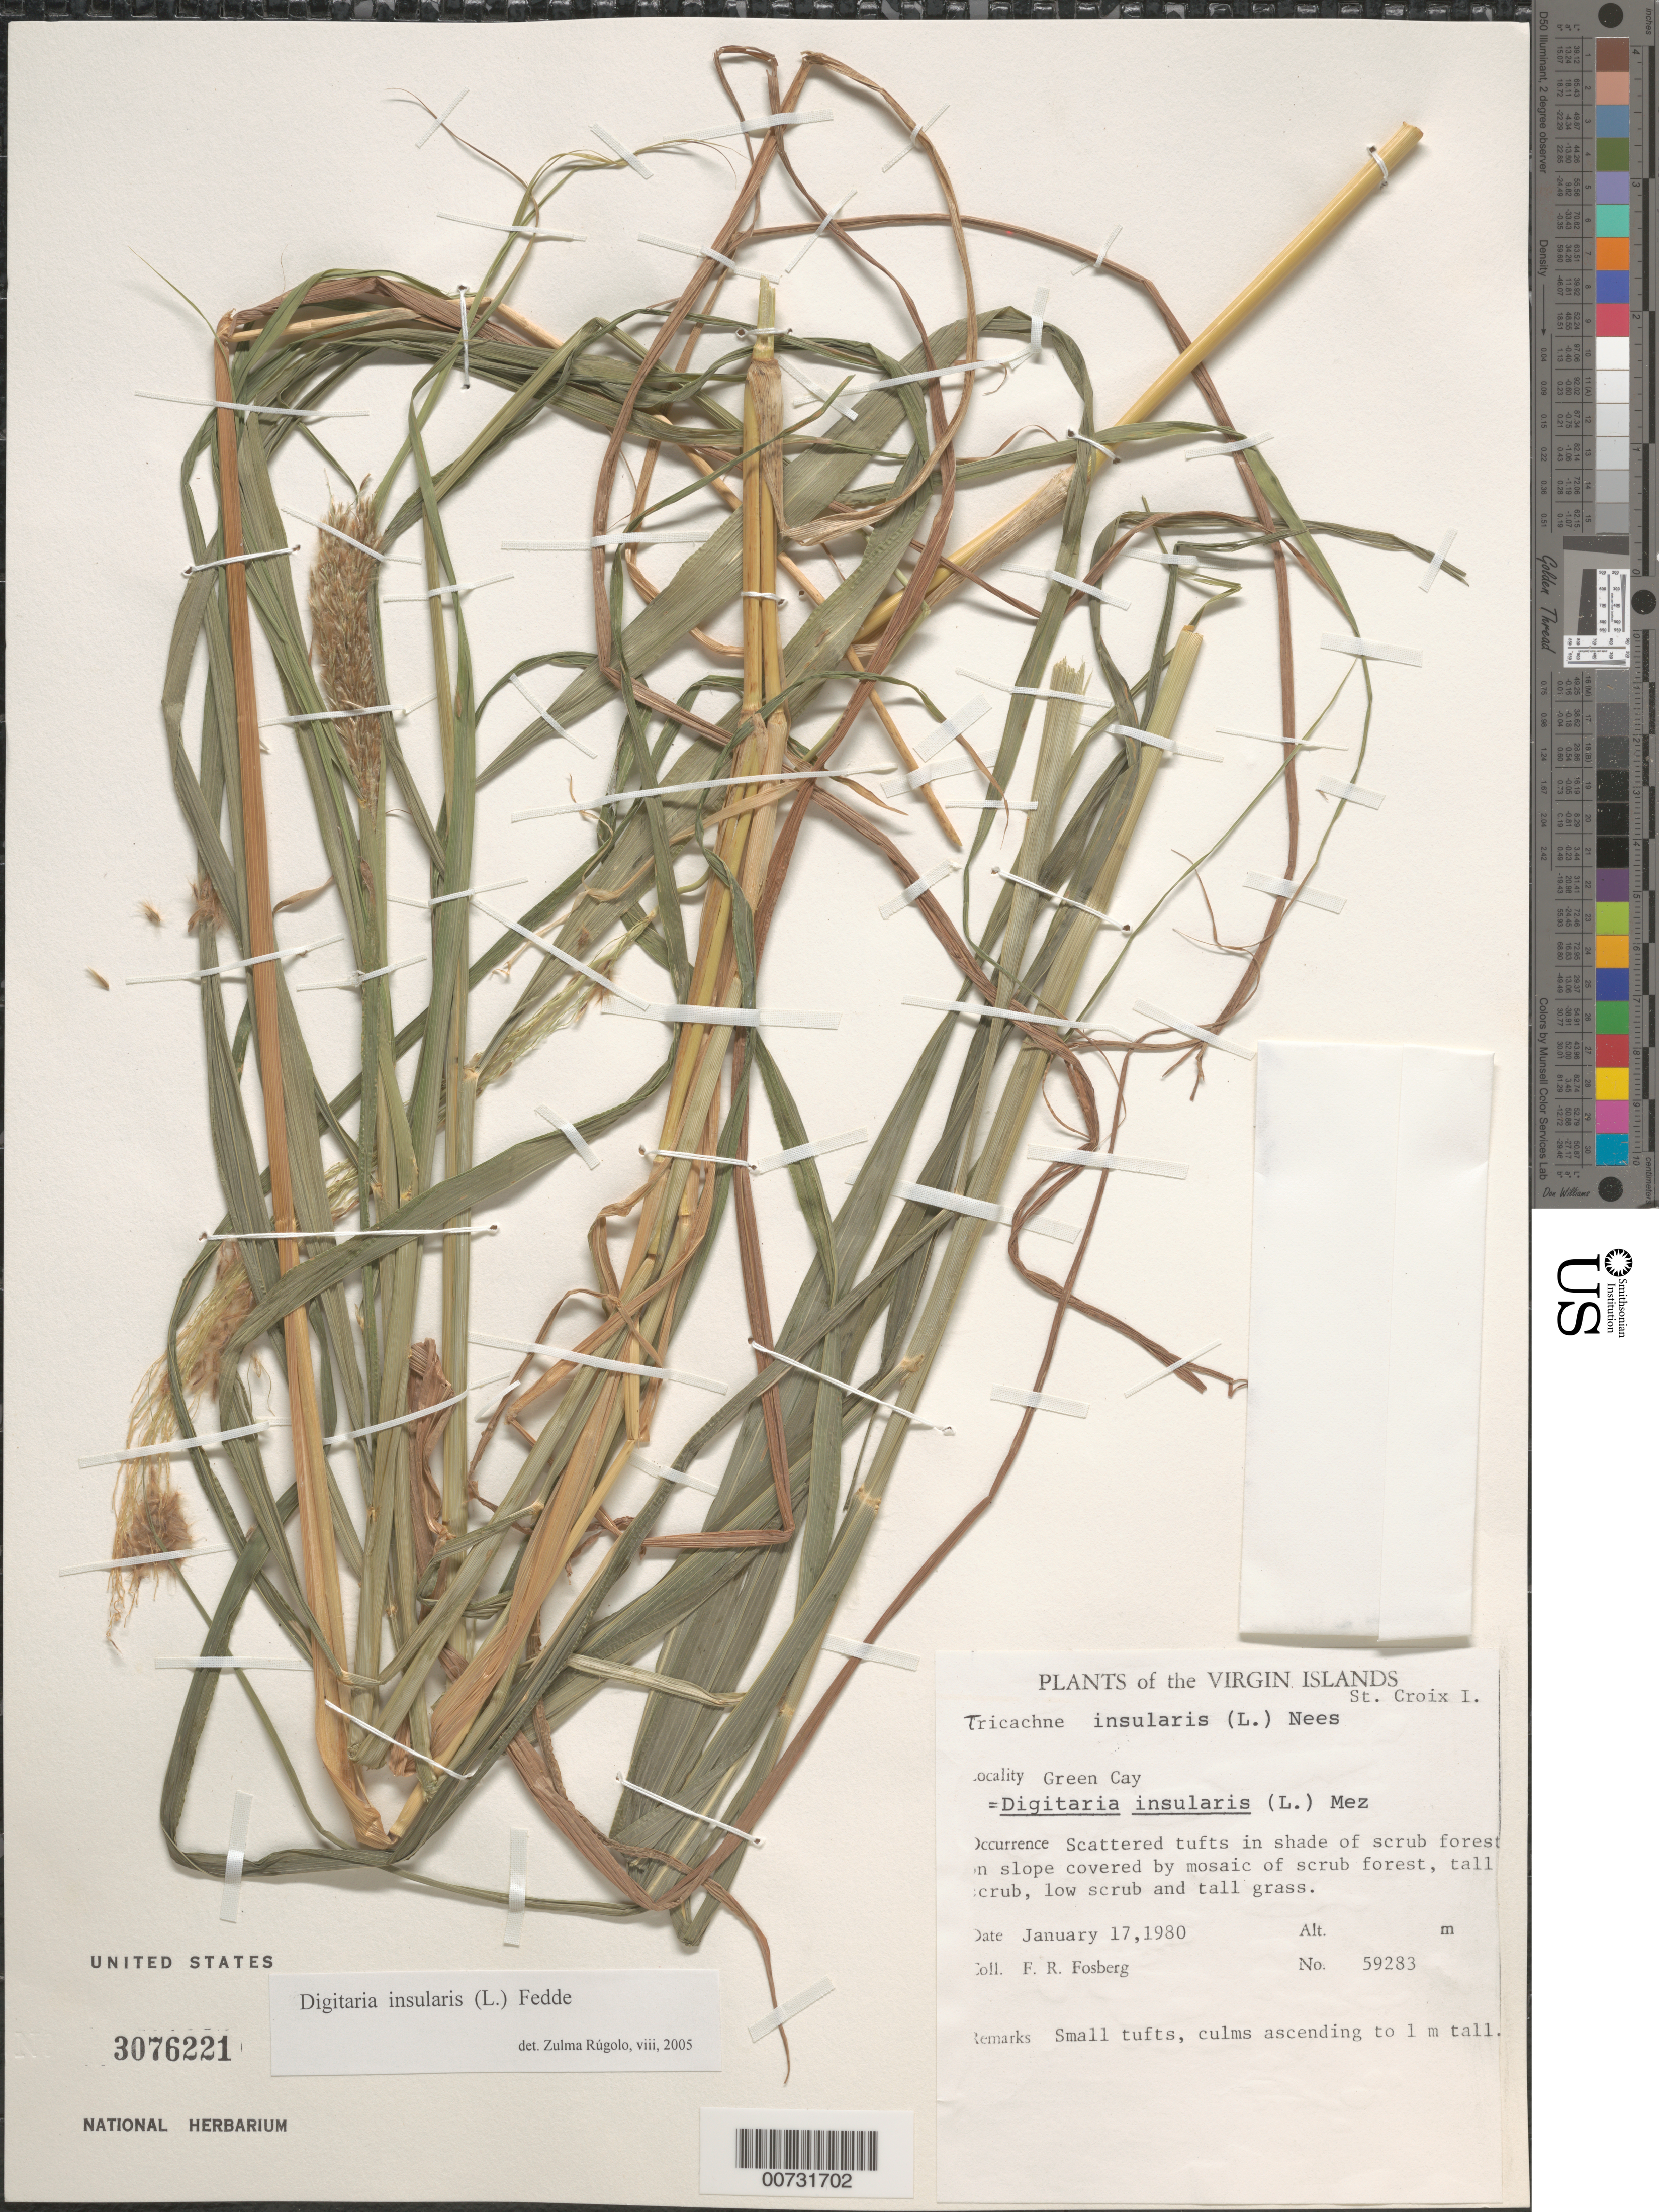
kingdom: Plantae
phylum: Tracheophyta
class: Liliopsida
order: Poales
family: Poaceae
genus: Digitaria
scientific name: Digitaria insularis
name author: (L.) Mez ex Ekman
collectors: F. R. Fosberg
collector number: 59283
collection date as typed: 17 Jan 1980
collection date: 1980-01-17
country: U.S. Virgin Islands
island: St. Croix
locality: Green Cay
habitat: In shade of scrub forest on slope covered by mosaic of scrub forest, tall scrub, low scrub and tall grass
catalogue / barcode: US 3076221